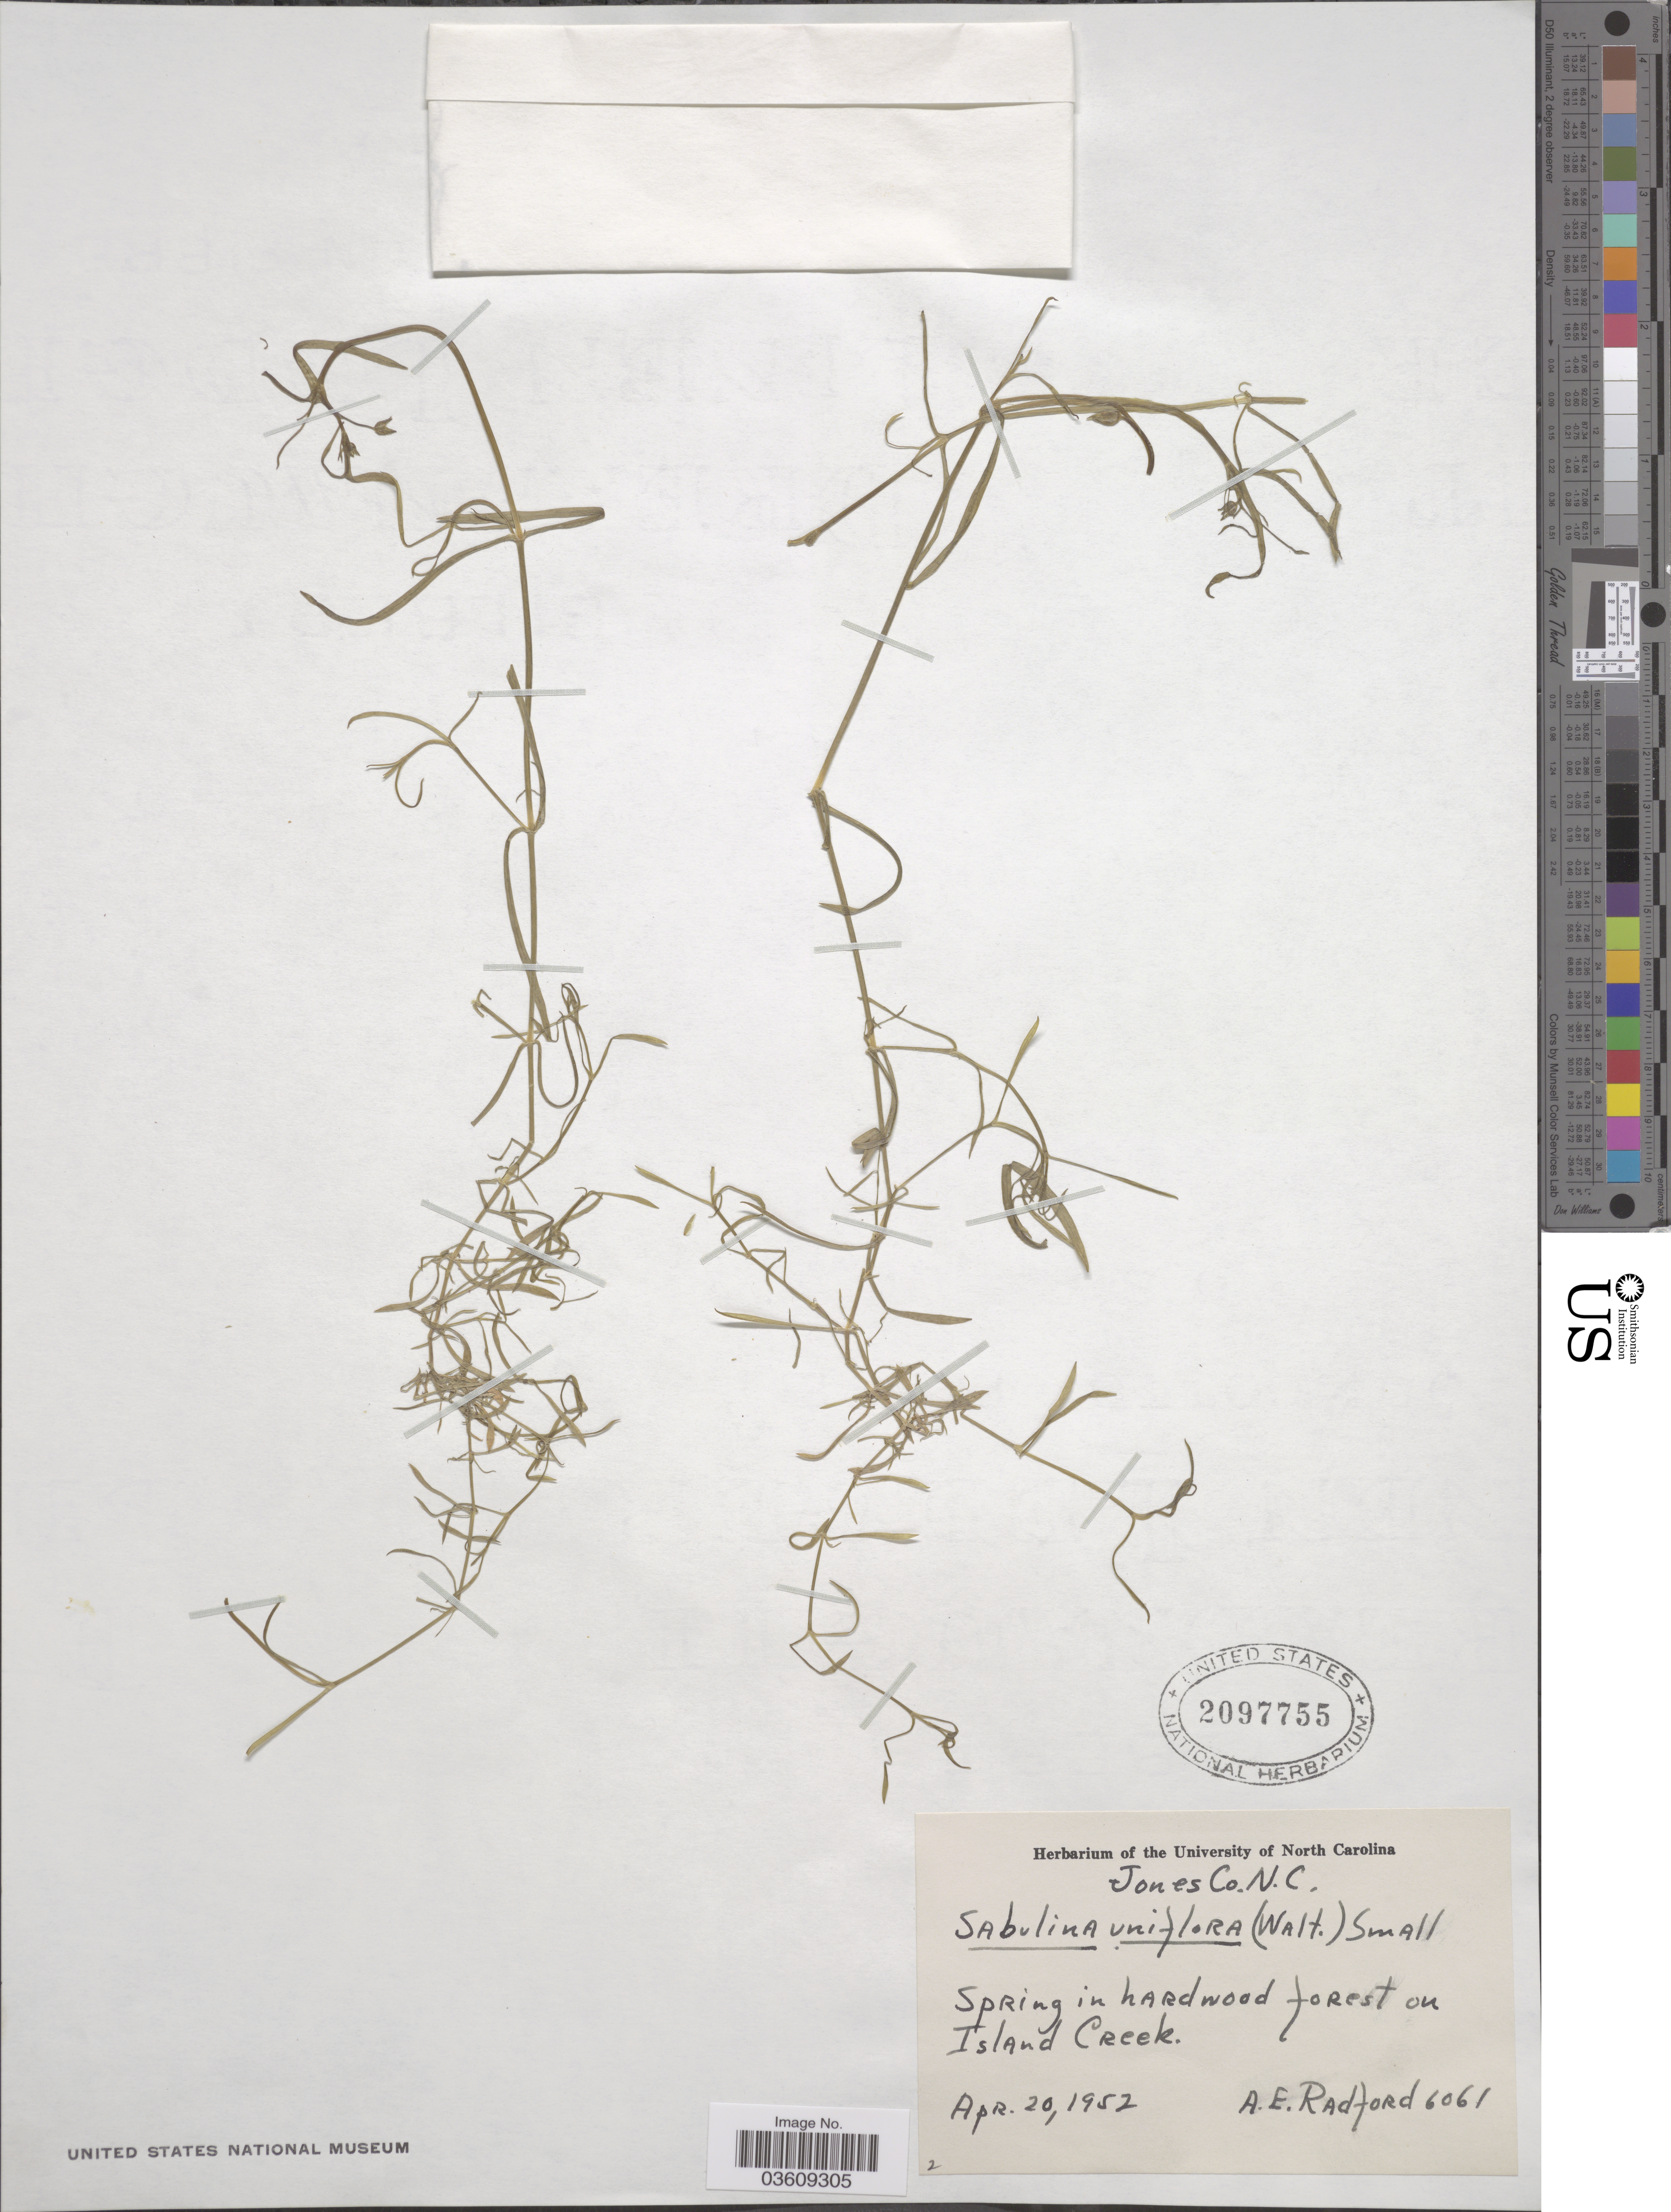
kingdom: Plantae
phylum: Tracheophyta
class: Magnoliopsida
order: Caryophyllales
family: Caryophyllaceae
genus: Stellaria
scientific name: Stellaria uniflora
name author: Walter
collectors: A. E. Radford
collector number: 6061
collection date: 1952-04-20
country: United States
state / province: North Carolina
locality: Jones Co. Spring in hardwood forest on Island Creek.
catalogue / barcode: US 2097755